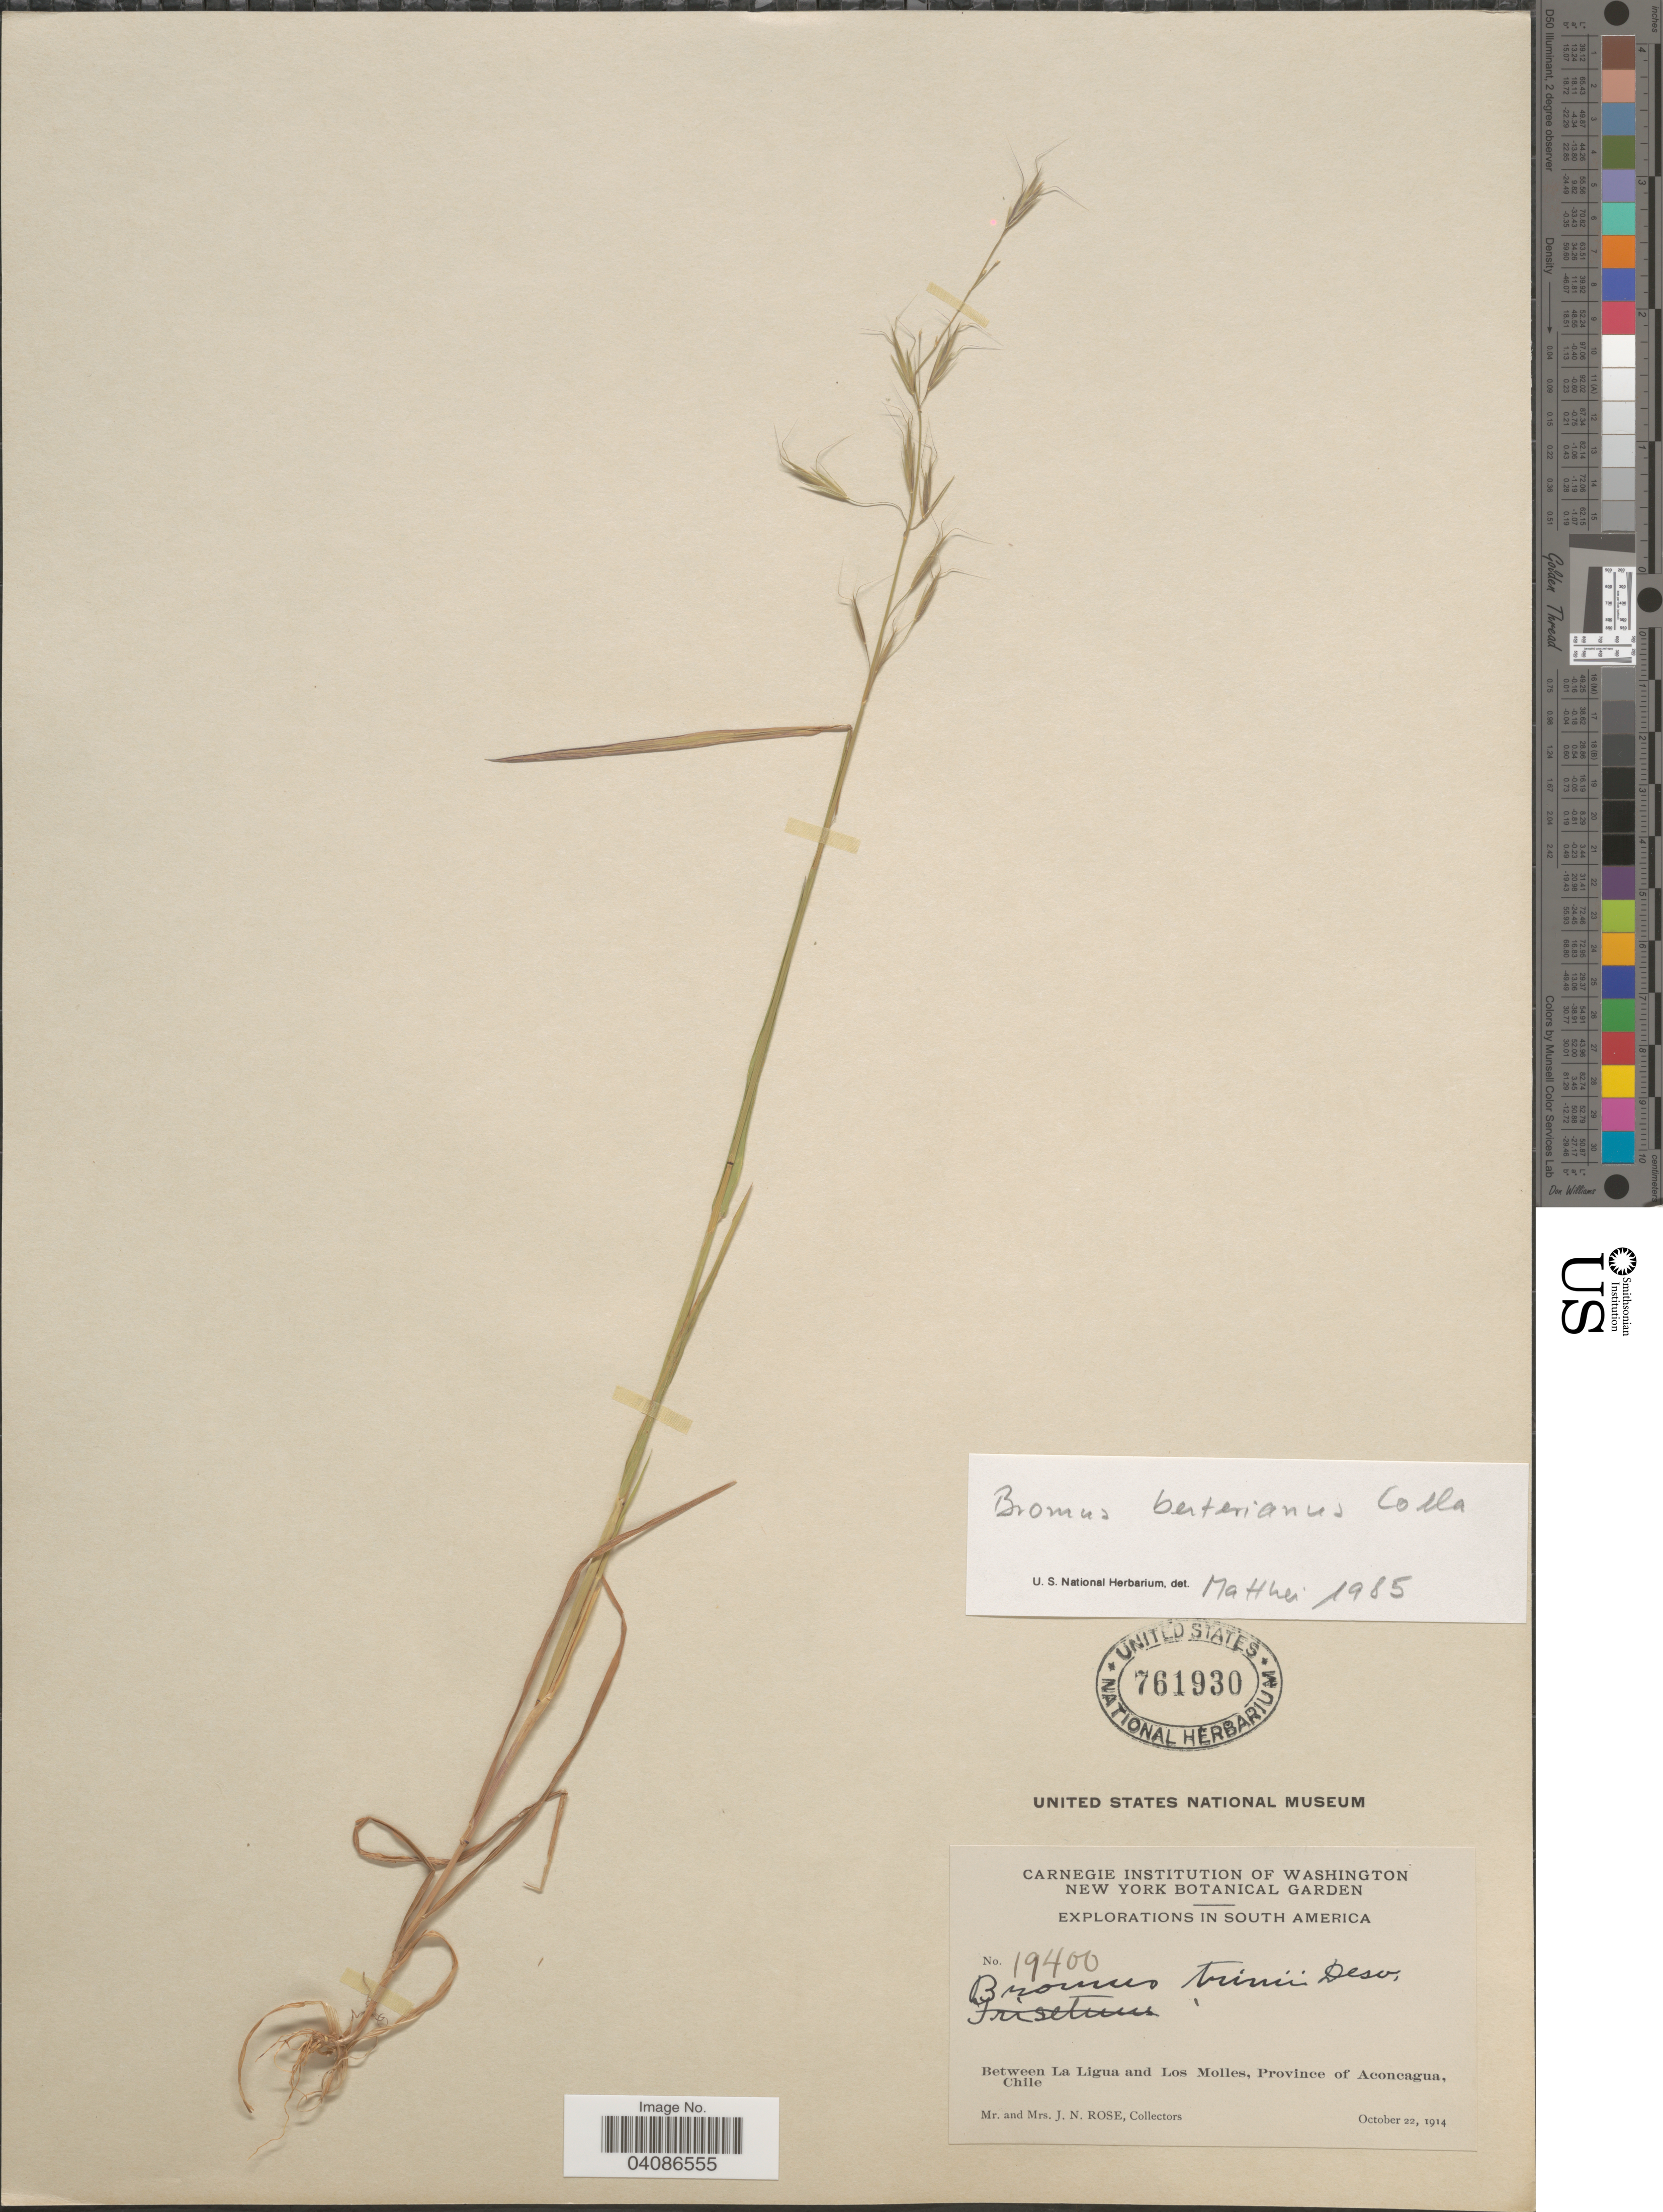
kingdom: Plantae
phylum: Tracheophyta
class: Liliopsida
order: Poales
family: Poaceae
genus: Bromus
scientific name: Bromus berteroanus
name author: Colla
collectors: J. N. Rose & L. B. Rose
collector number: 19400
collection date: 1914-10-22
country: Chile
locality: Explorations in South America. Between La Ligua and Los Molles, Province of Aconcagua.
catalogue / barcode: US 761930